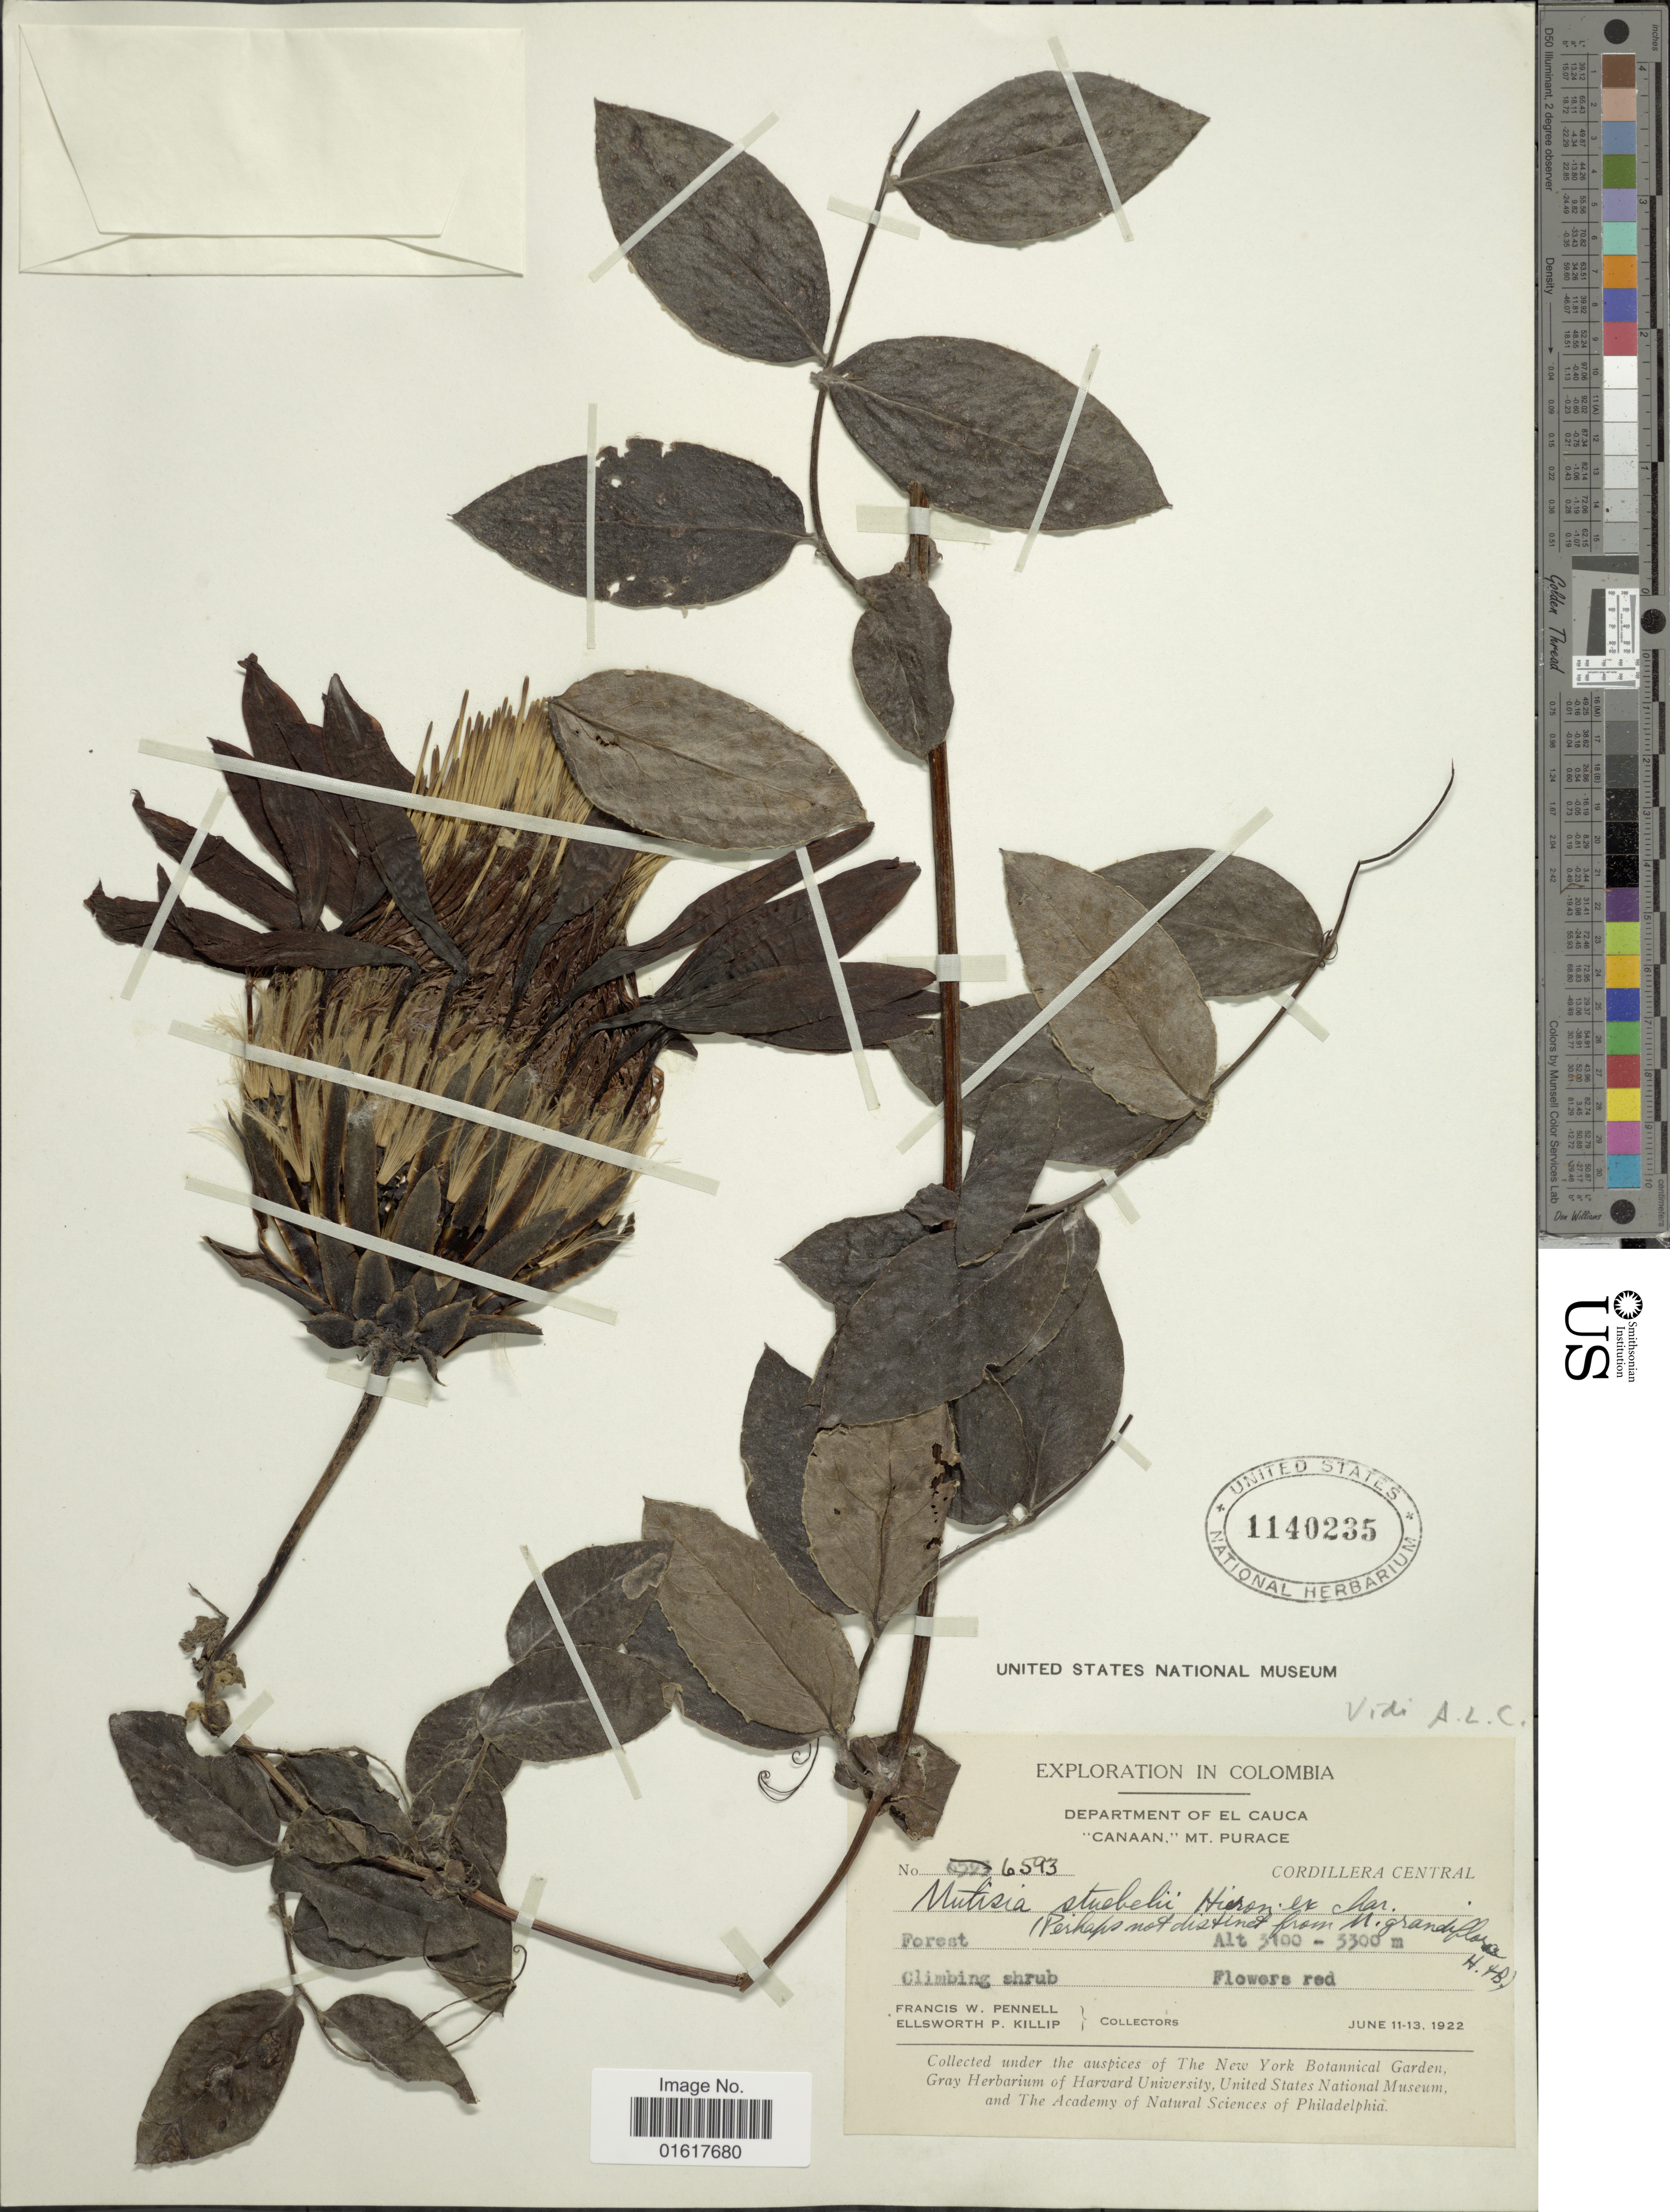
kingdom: Plantae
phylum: Tracheophyta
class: Magnoliopsida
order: Asterales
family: Asteraceae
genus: Mutisia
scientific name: Mutisia stuebelii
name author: Hieron.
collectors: F. W. Pennell & E. P. Killip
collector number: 6593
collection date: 1922-06-11/1922-06-13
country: Colombia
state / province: Cauca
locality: Canaan, Mt. Purace. Cordillera Central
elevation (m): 3100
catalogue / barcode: US 1140235